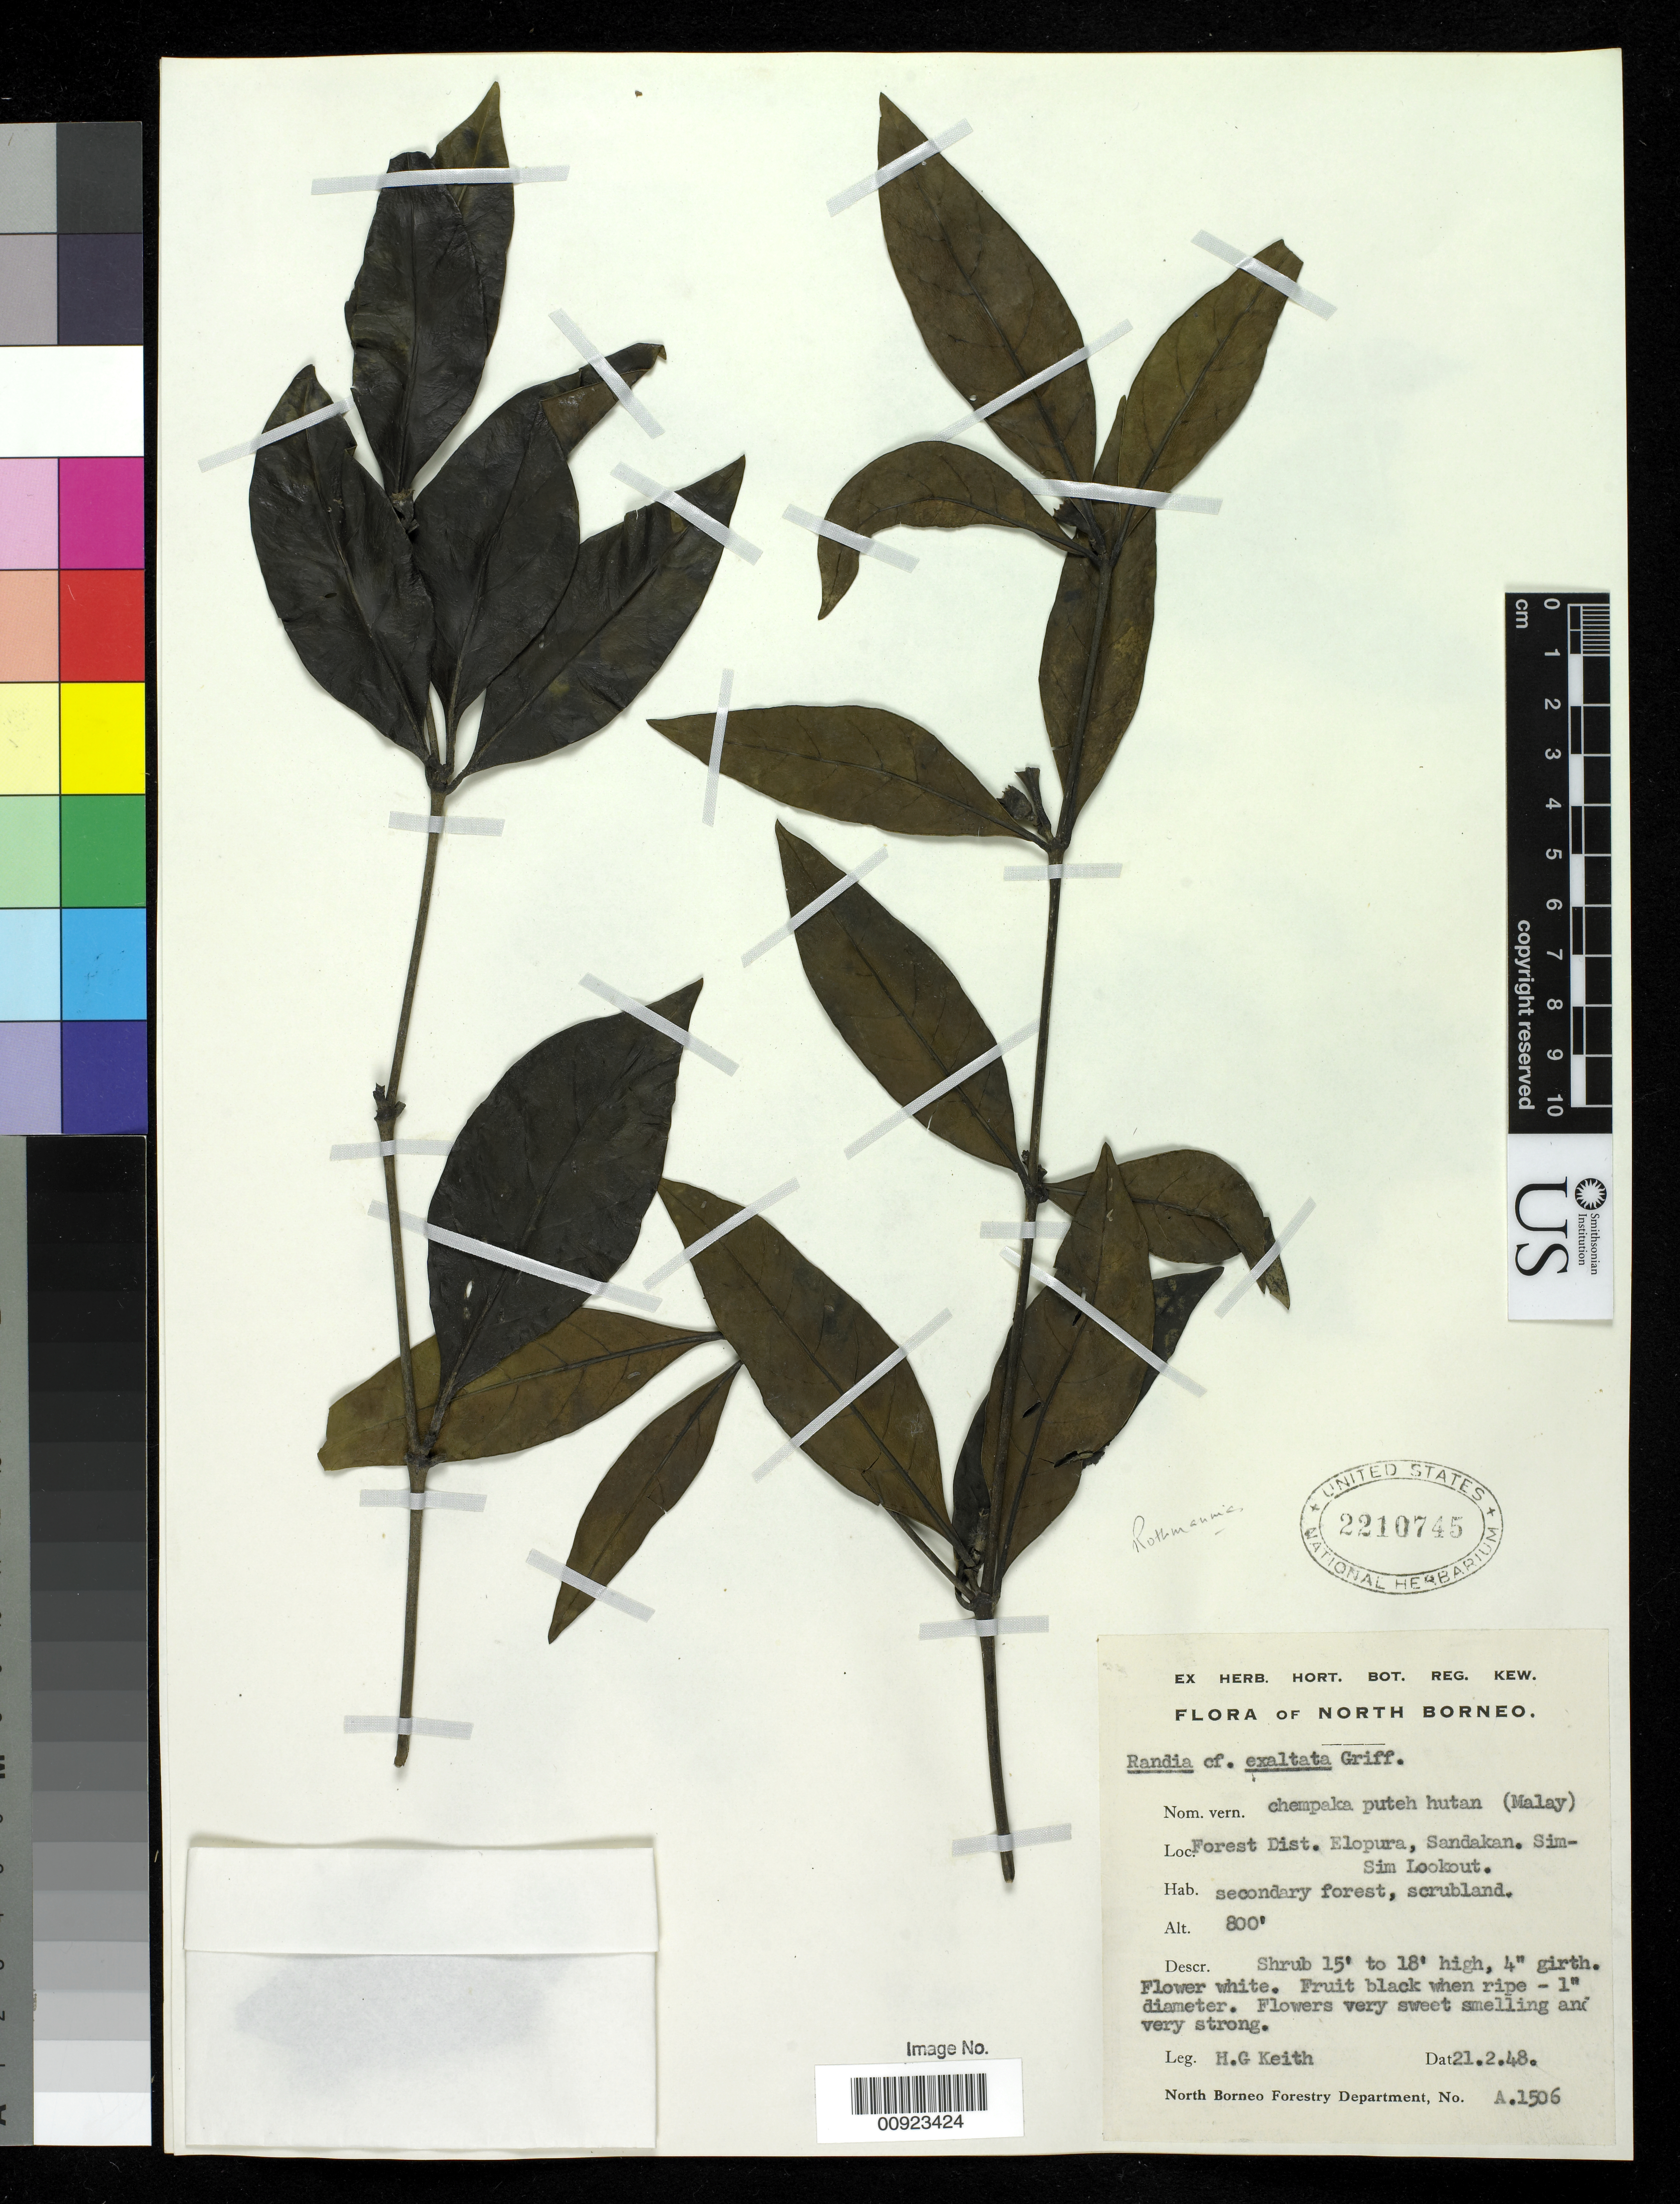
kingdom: Plantae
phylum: Tracheophyta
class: Magnoliopsida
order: Gentianales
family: Rubiaceae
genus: Rothmannia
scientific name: Rothmannia exaltata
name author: (Griff.) Bremek.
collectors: Kadir Bin Abdul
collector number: A 1506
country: Malaysia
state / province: Sabah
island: Borneo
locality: Forest District, Klopura, Sandakan. Sepilok FR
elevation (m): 18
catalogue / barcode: US 2210745